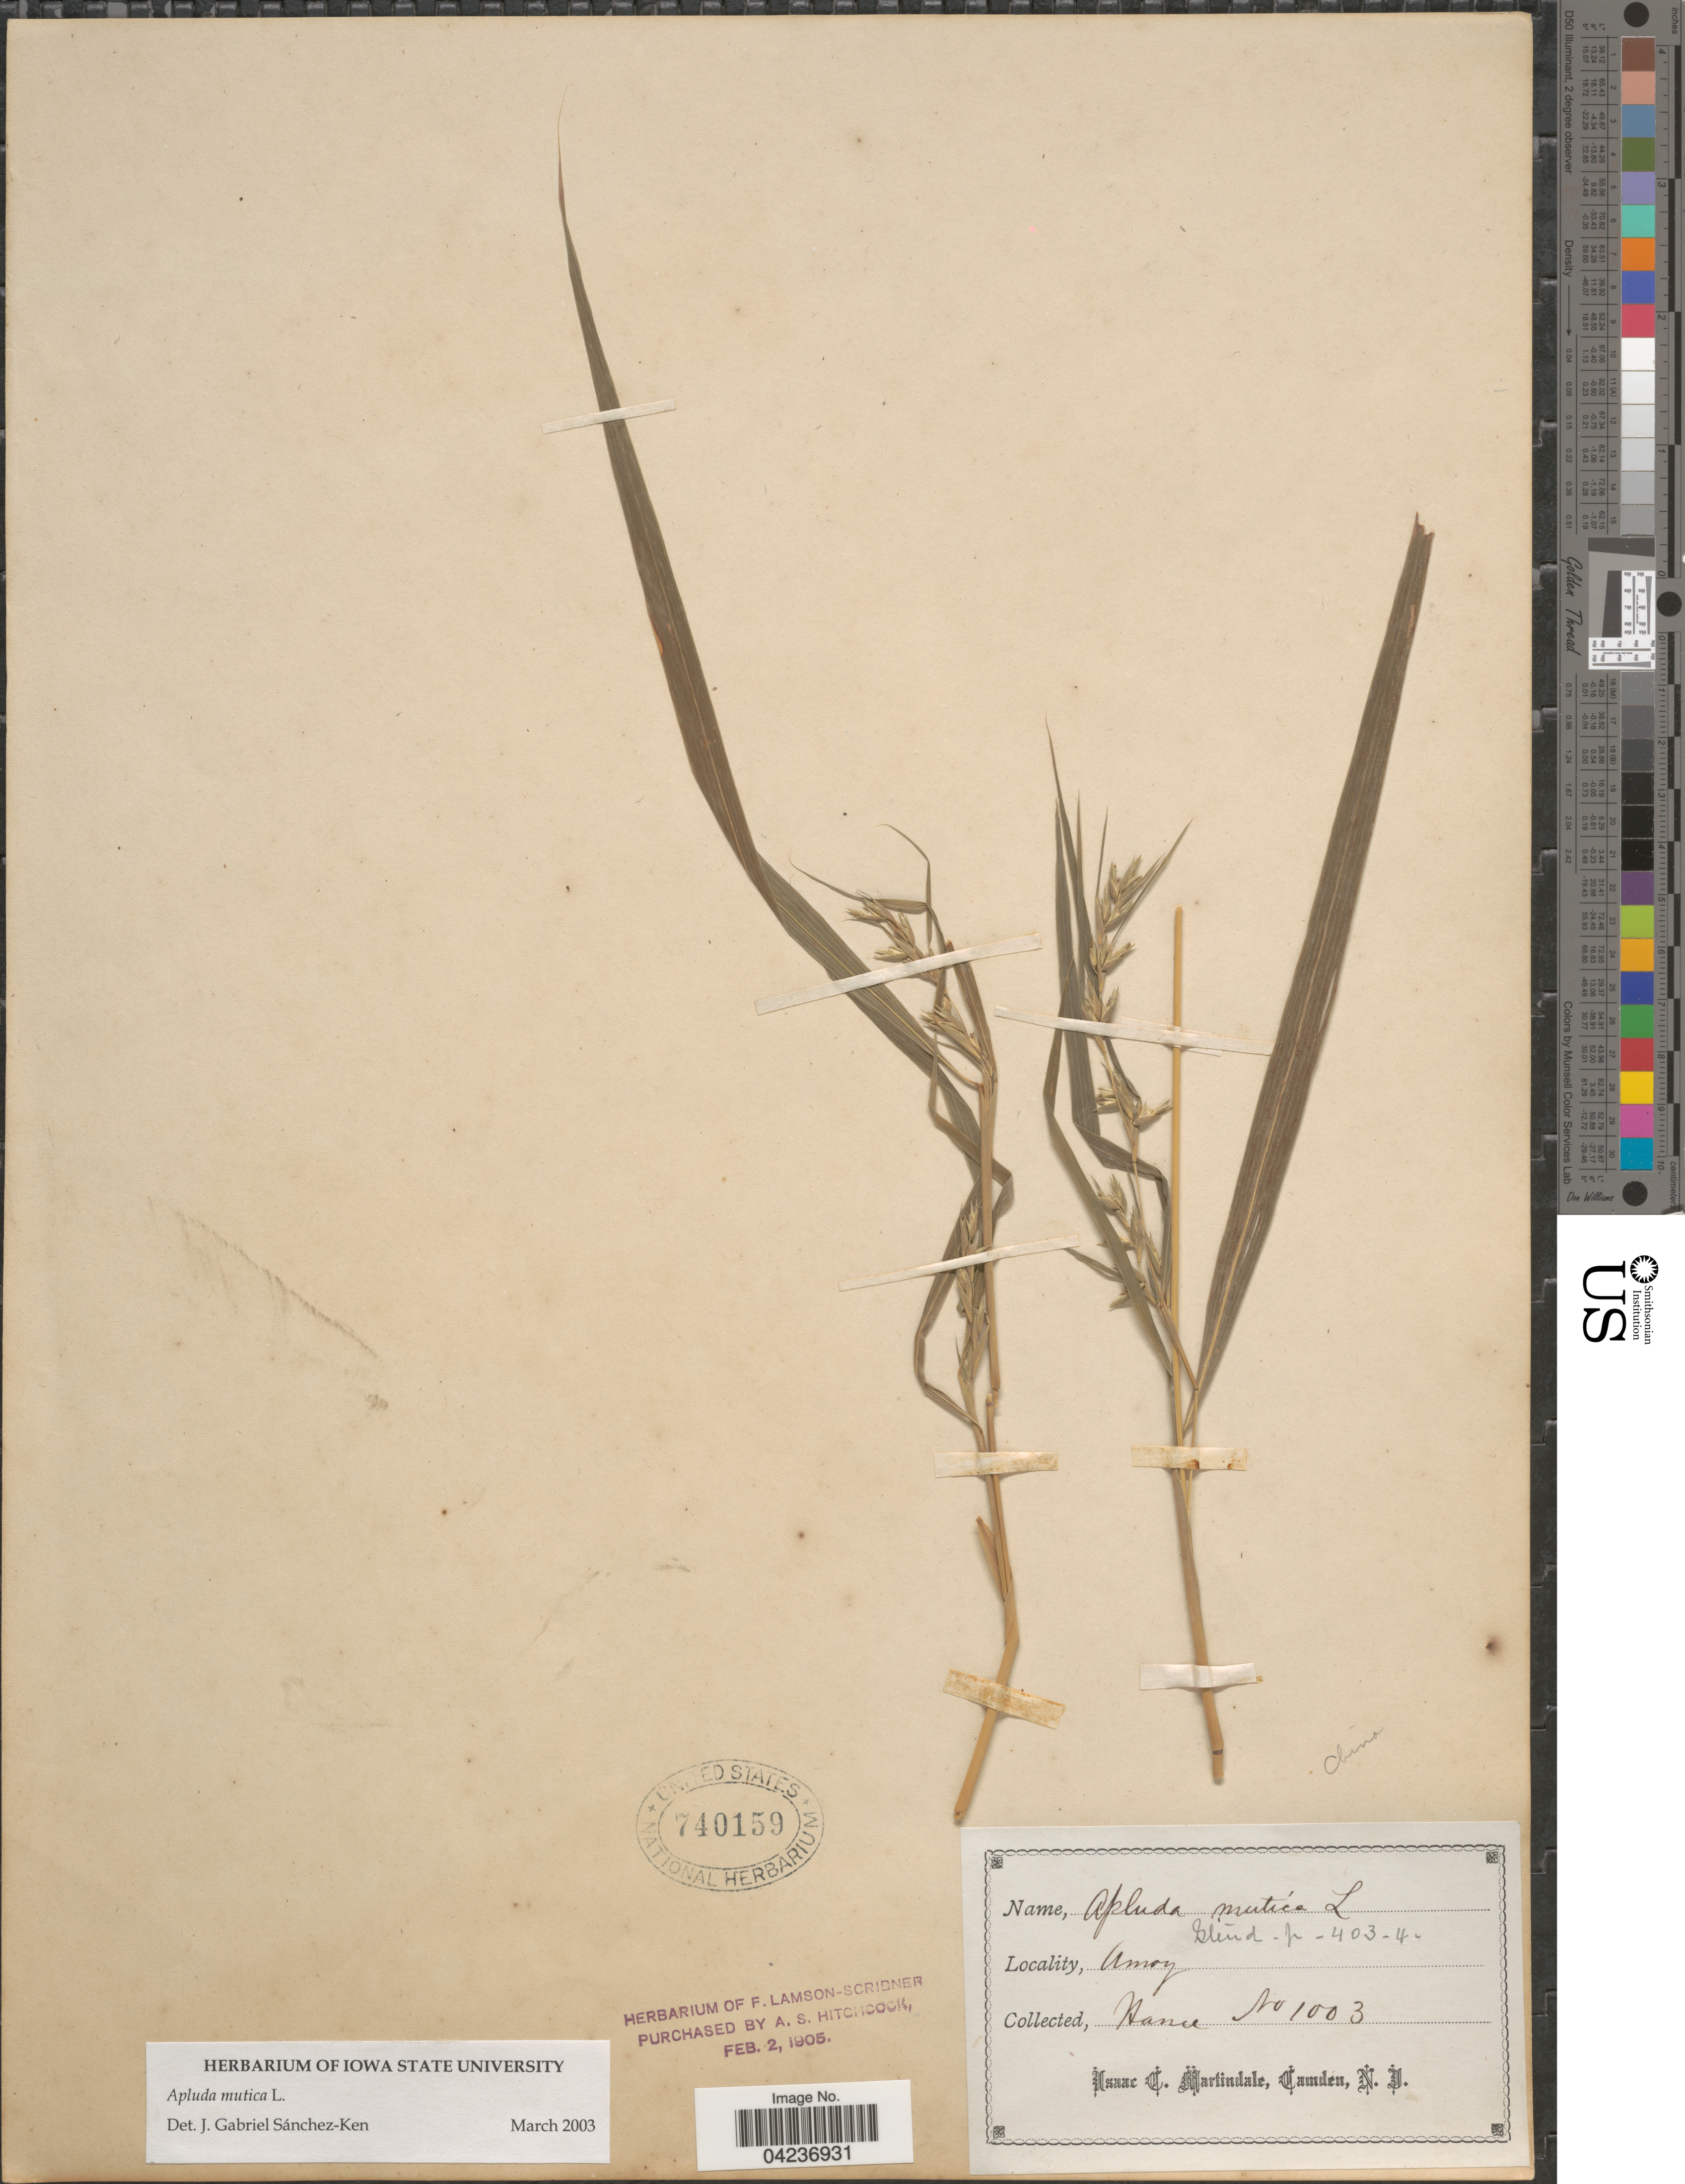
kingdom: Plantae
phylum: Tracheophyta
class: Liliopsida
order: Poales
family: Poaceae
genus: Apluda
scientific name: Apluda mutica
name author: L.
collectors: Nance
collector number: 1003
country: China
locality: Amoy.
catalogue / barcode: US 740159